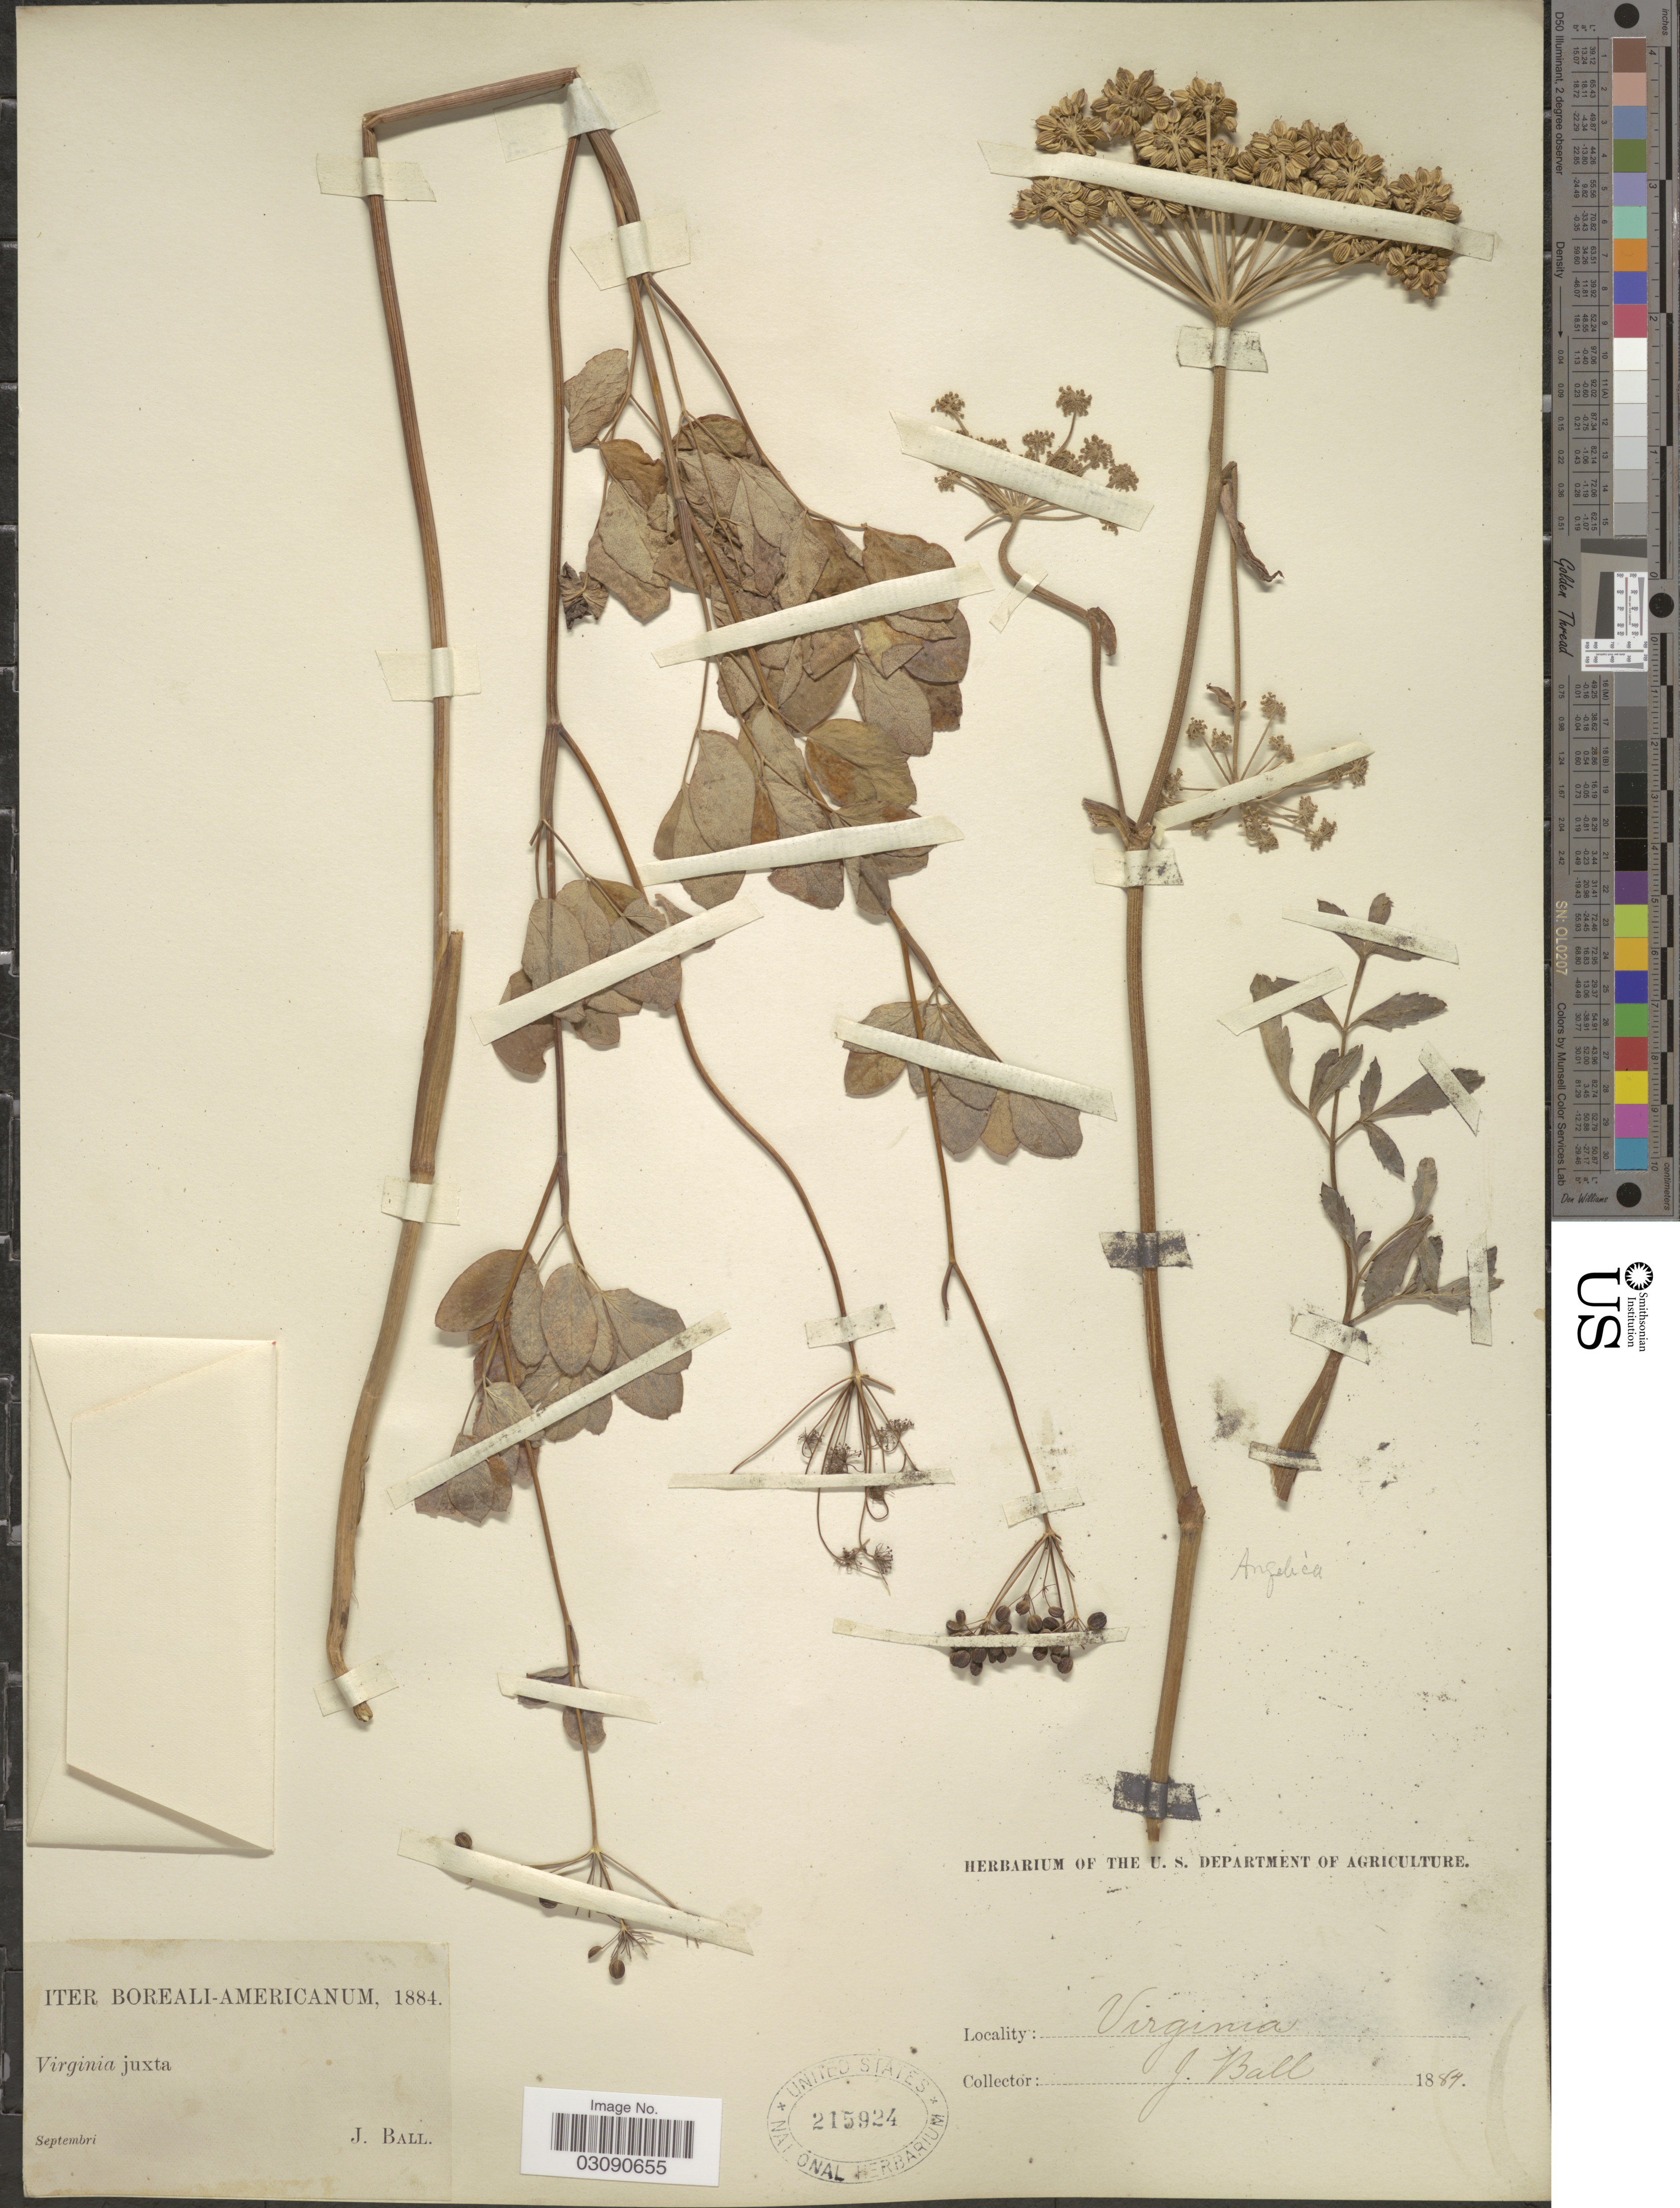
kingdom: Plantae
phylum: Tracheophyta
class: Magnoliopsida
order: Apiales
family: Apiaceae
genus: Angelica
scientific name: Angelica venenosa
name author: (Greenway) Fernald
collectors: J. Ball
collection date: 1884-09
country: United States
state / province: Virginia